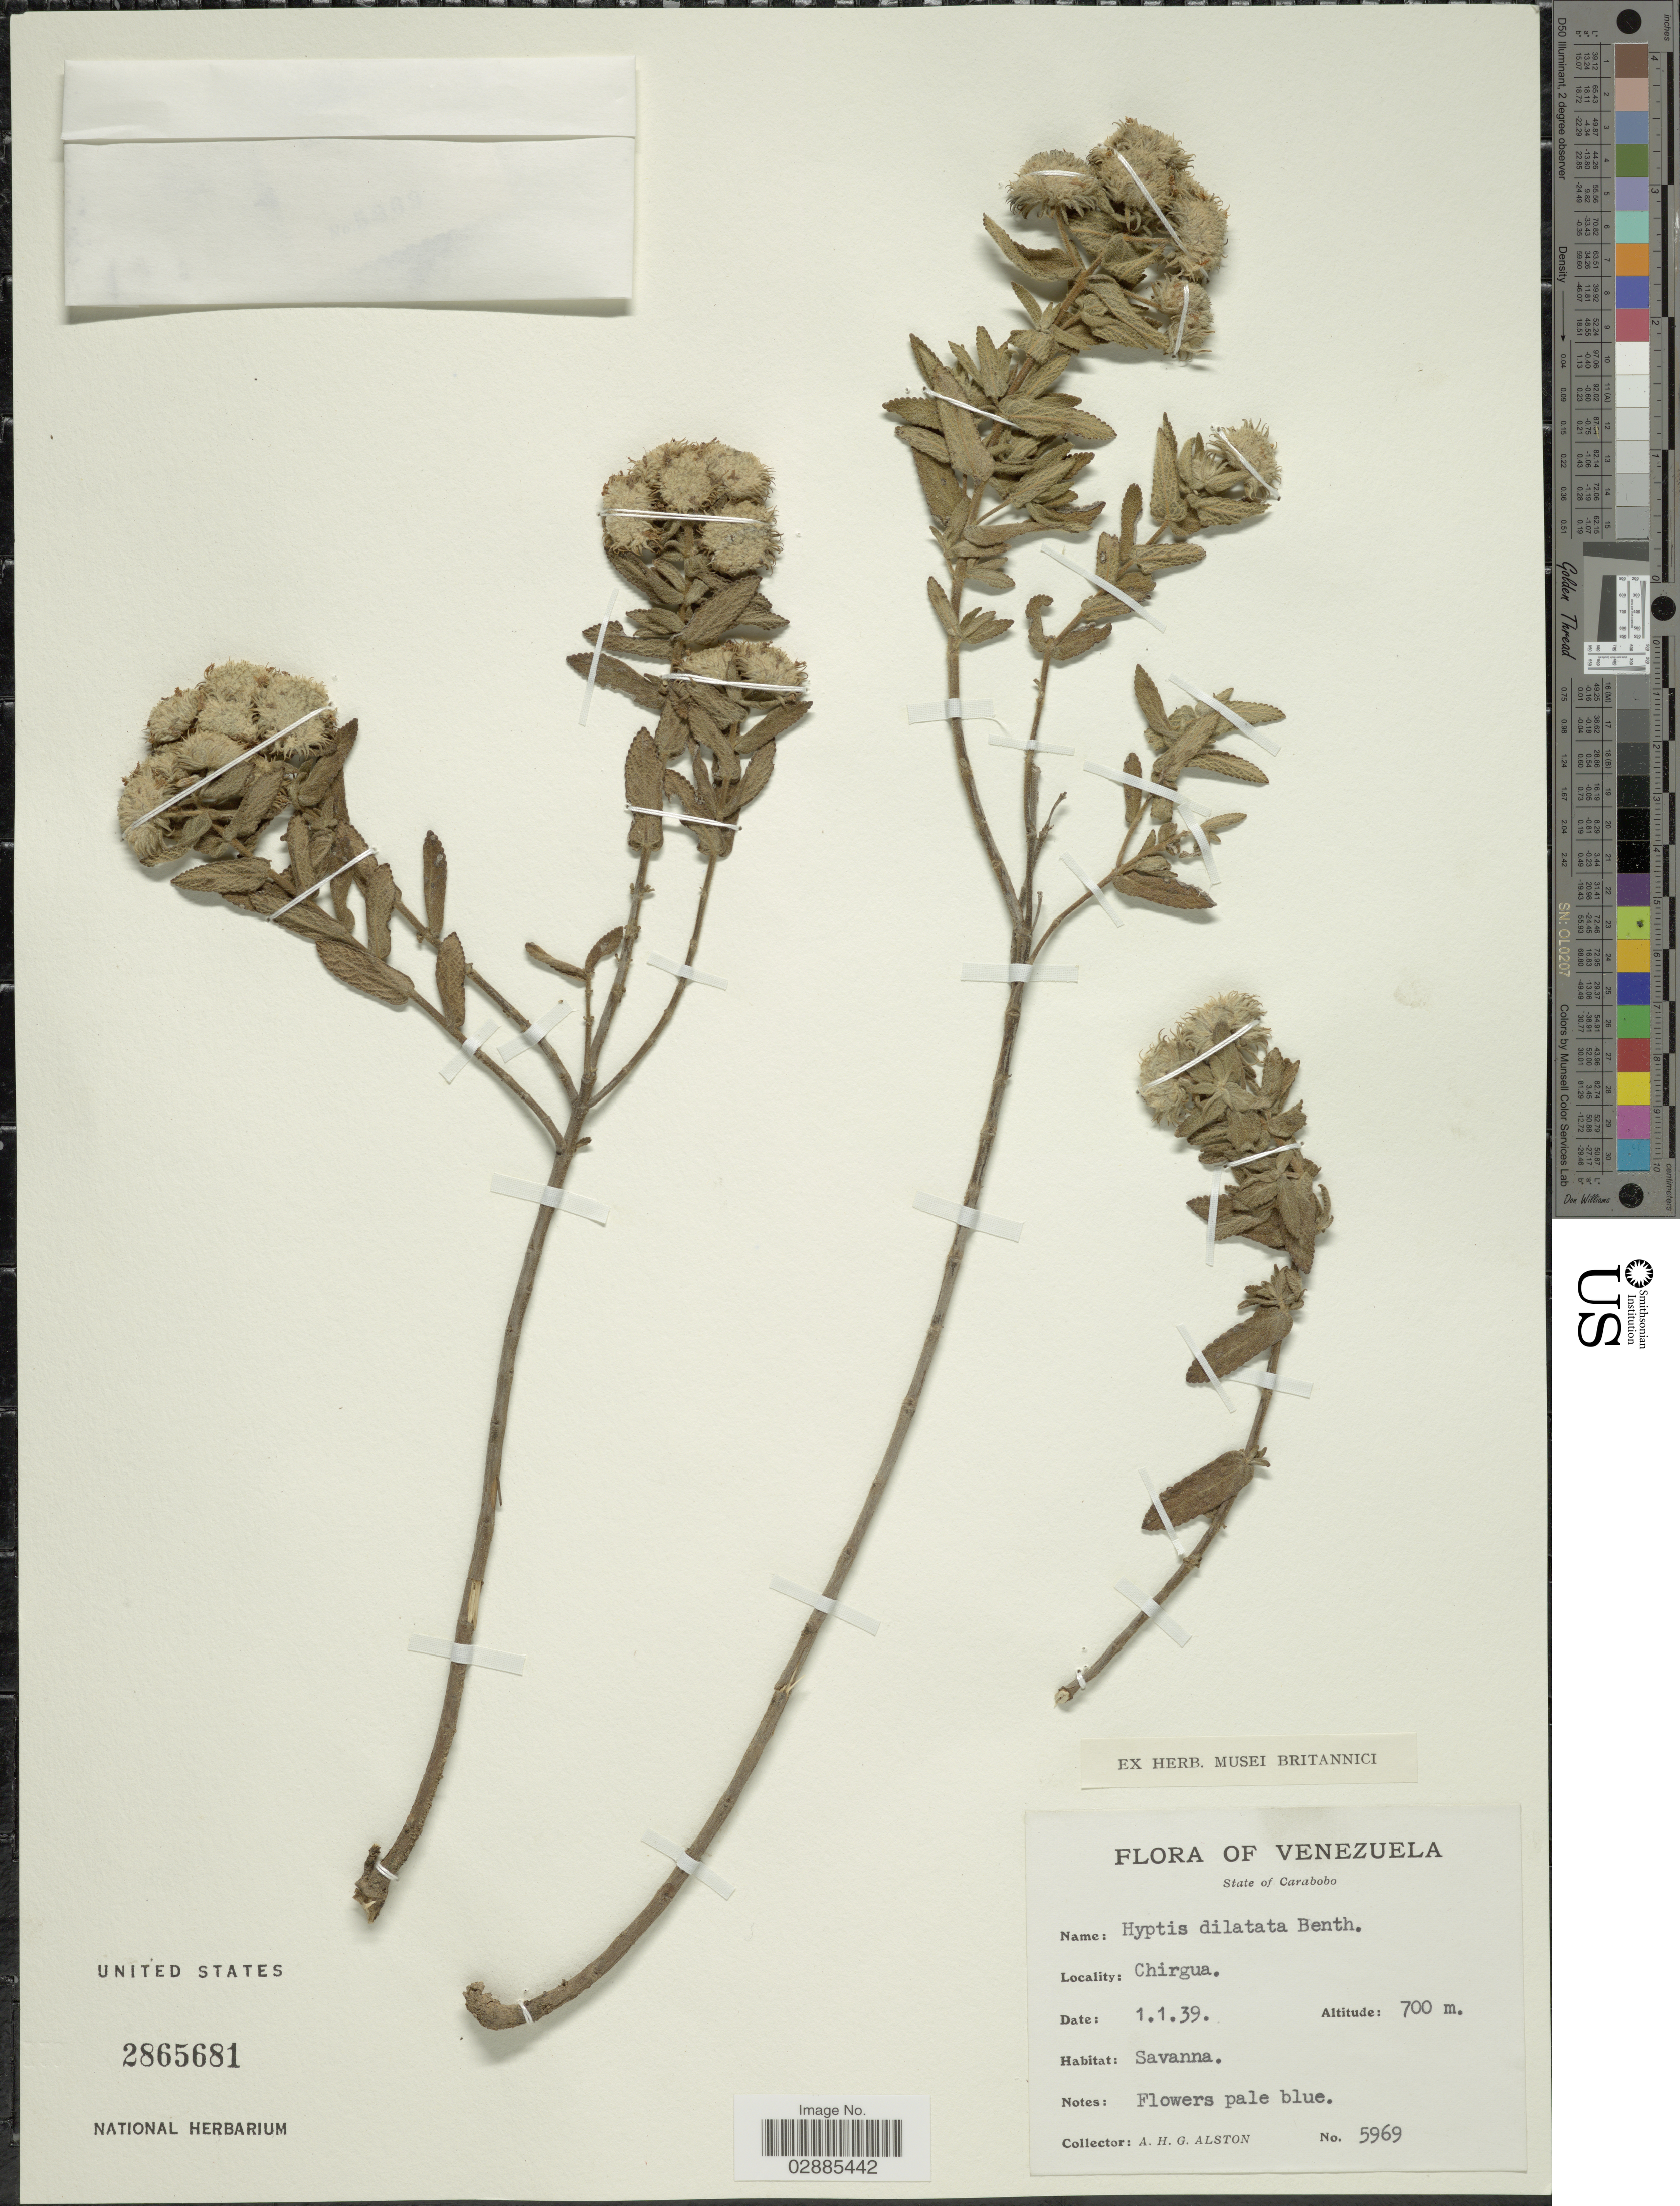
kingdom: Plantae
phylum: Tracheophyta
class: Magnoliopsida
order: Lamiales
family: Lamiaceae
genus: Hyptis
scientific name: Hyptis dilatata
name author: Benth.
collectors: A. H. Alston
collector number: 5969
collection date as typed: Transcribed d/m/y: 1/1/39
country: Venezuela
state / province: Carabobo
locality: Chirgua.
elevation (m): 700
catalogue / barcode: US 2865681